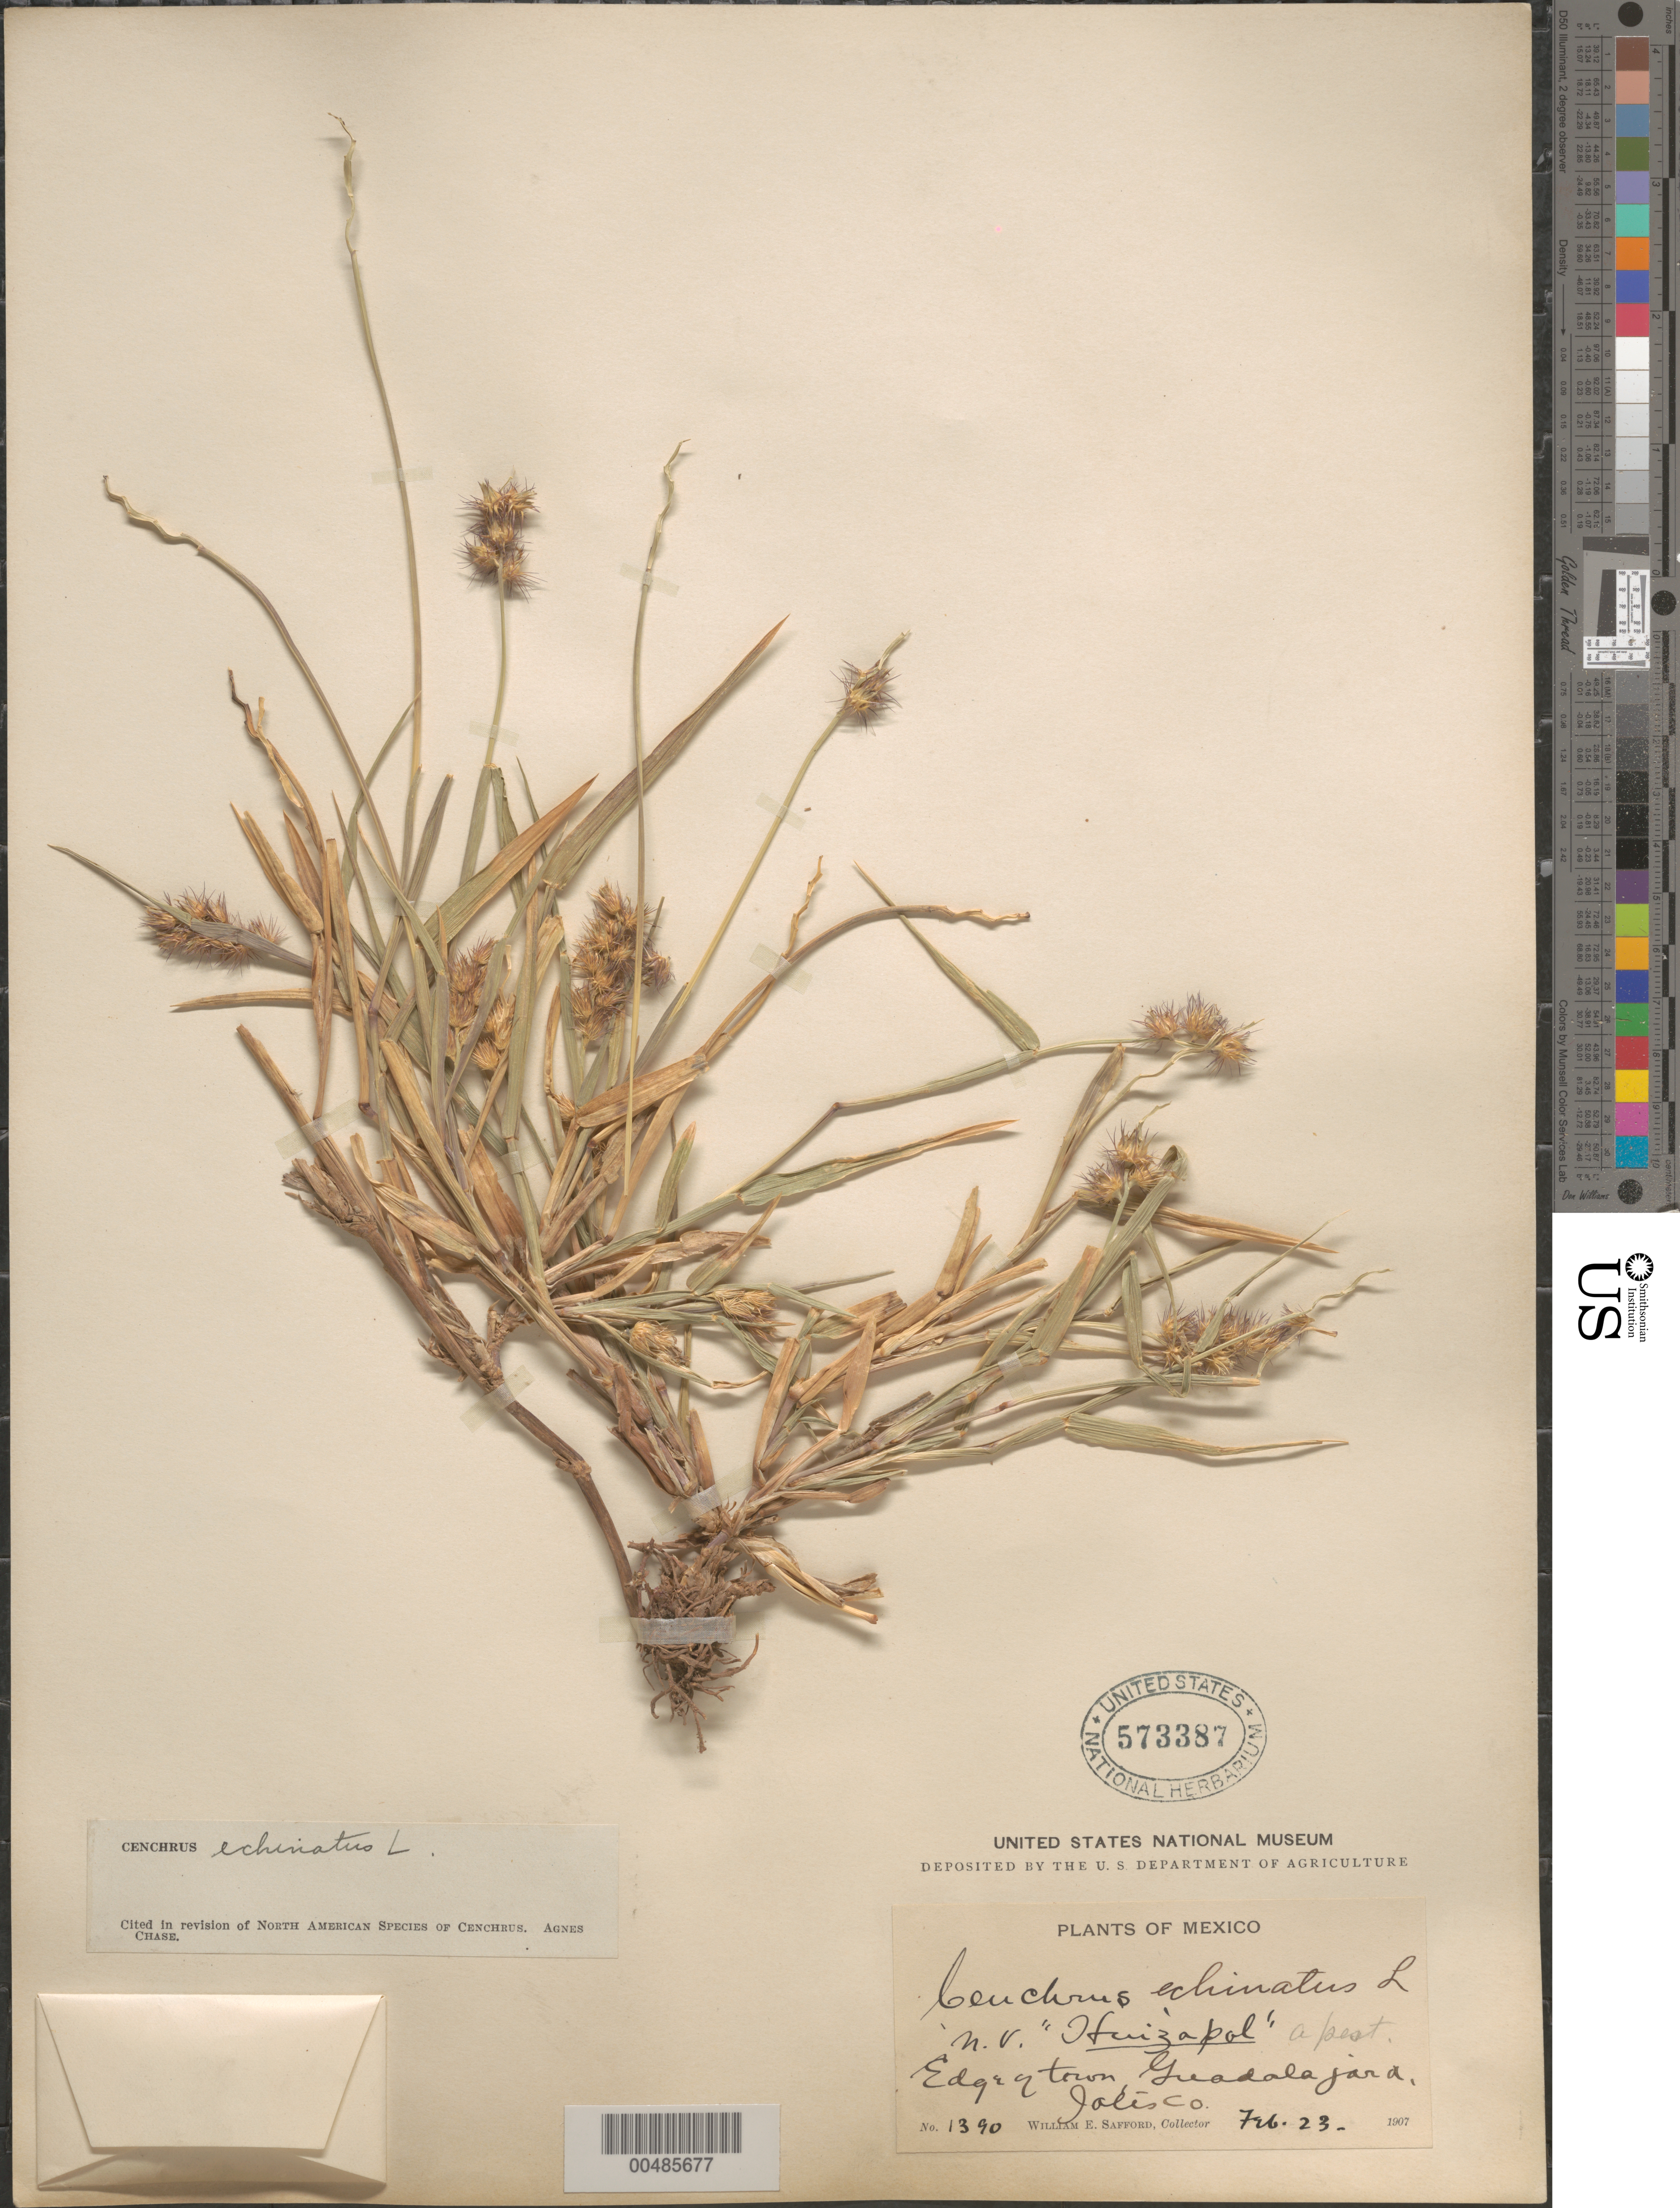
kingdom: Plantae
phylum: Tracheophyta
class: Liliopsida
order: Poales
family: Poaceae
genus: Cenchrus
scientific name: Cenchrus echinatus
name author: L.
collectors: W. E. Safford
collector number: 1390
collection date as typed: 23 Feb 1907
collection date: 1907-02-23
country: Mexico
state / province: Jalisco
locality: Guadalajara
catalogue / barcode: US 573387